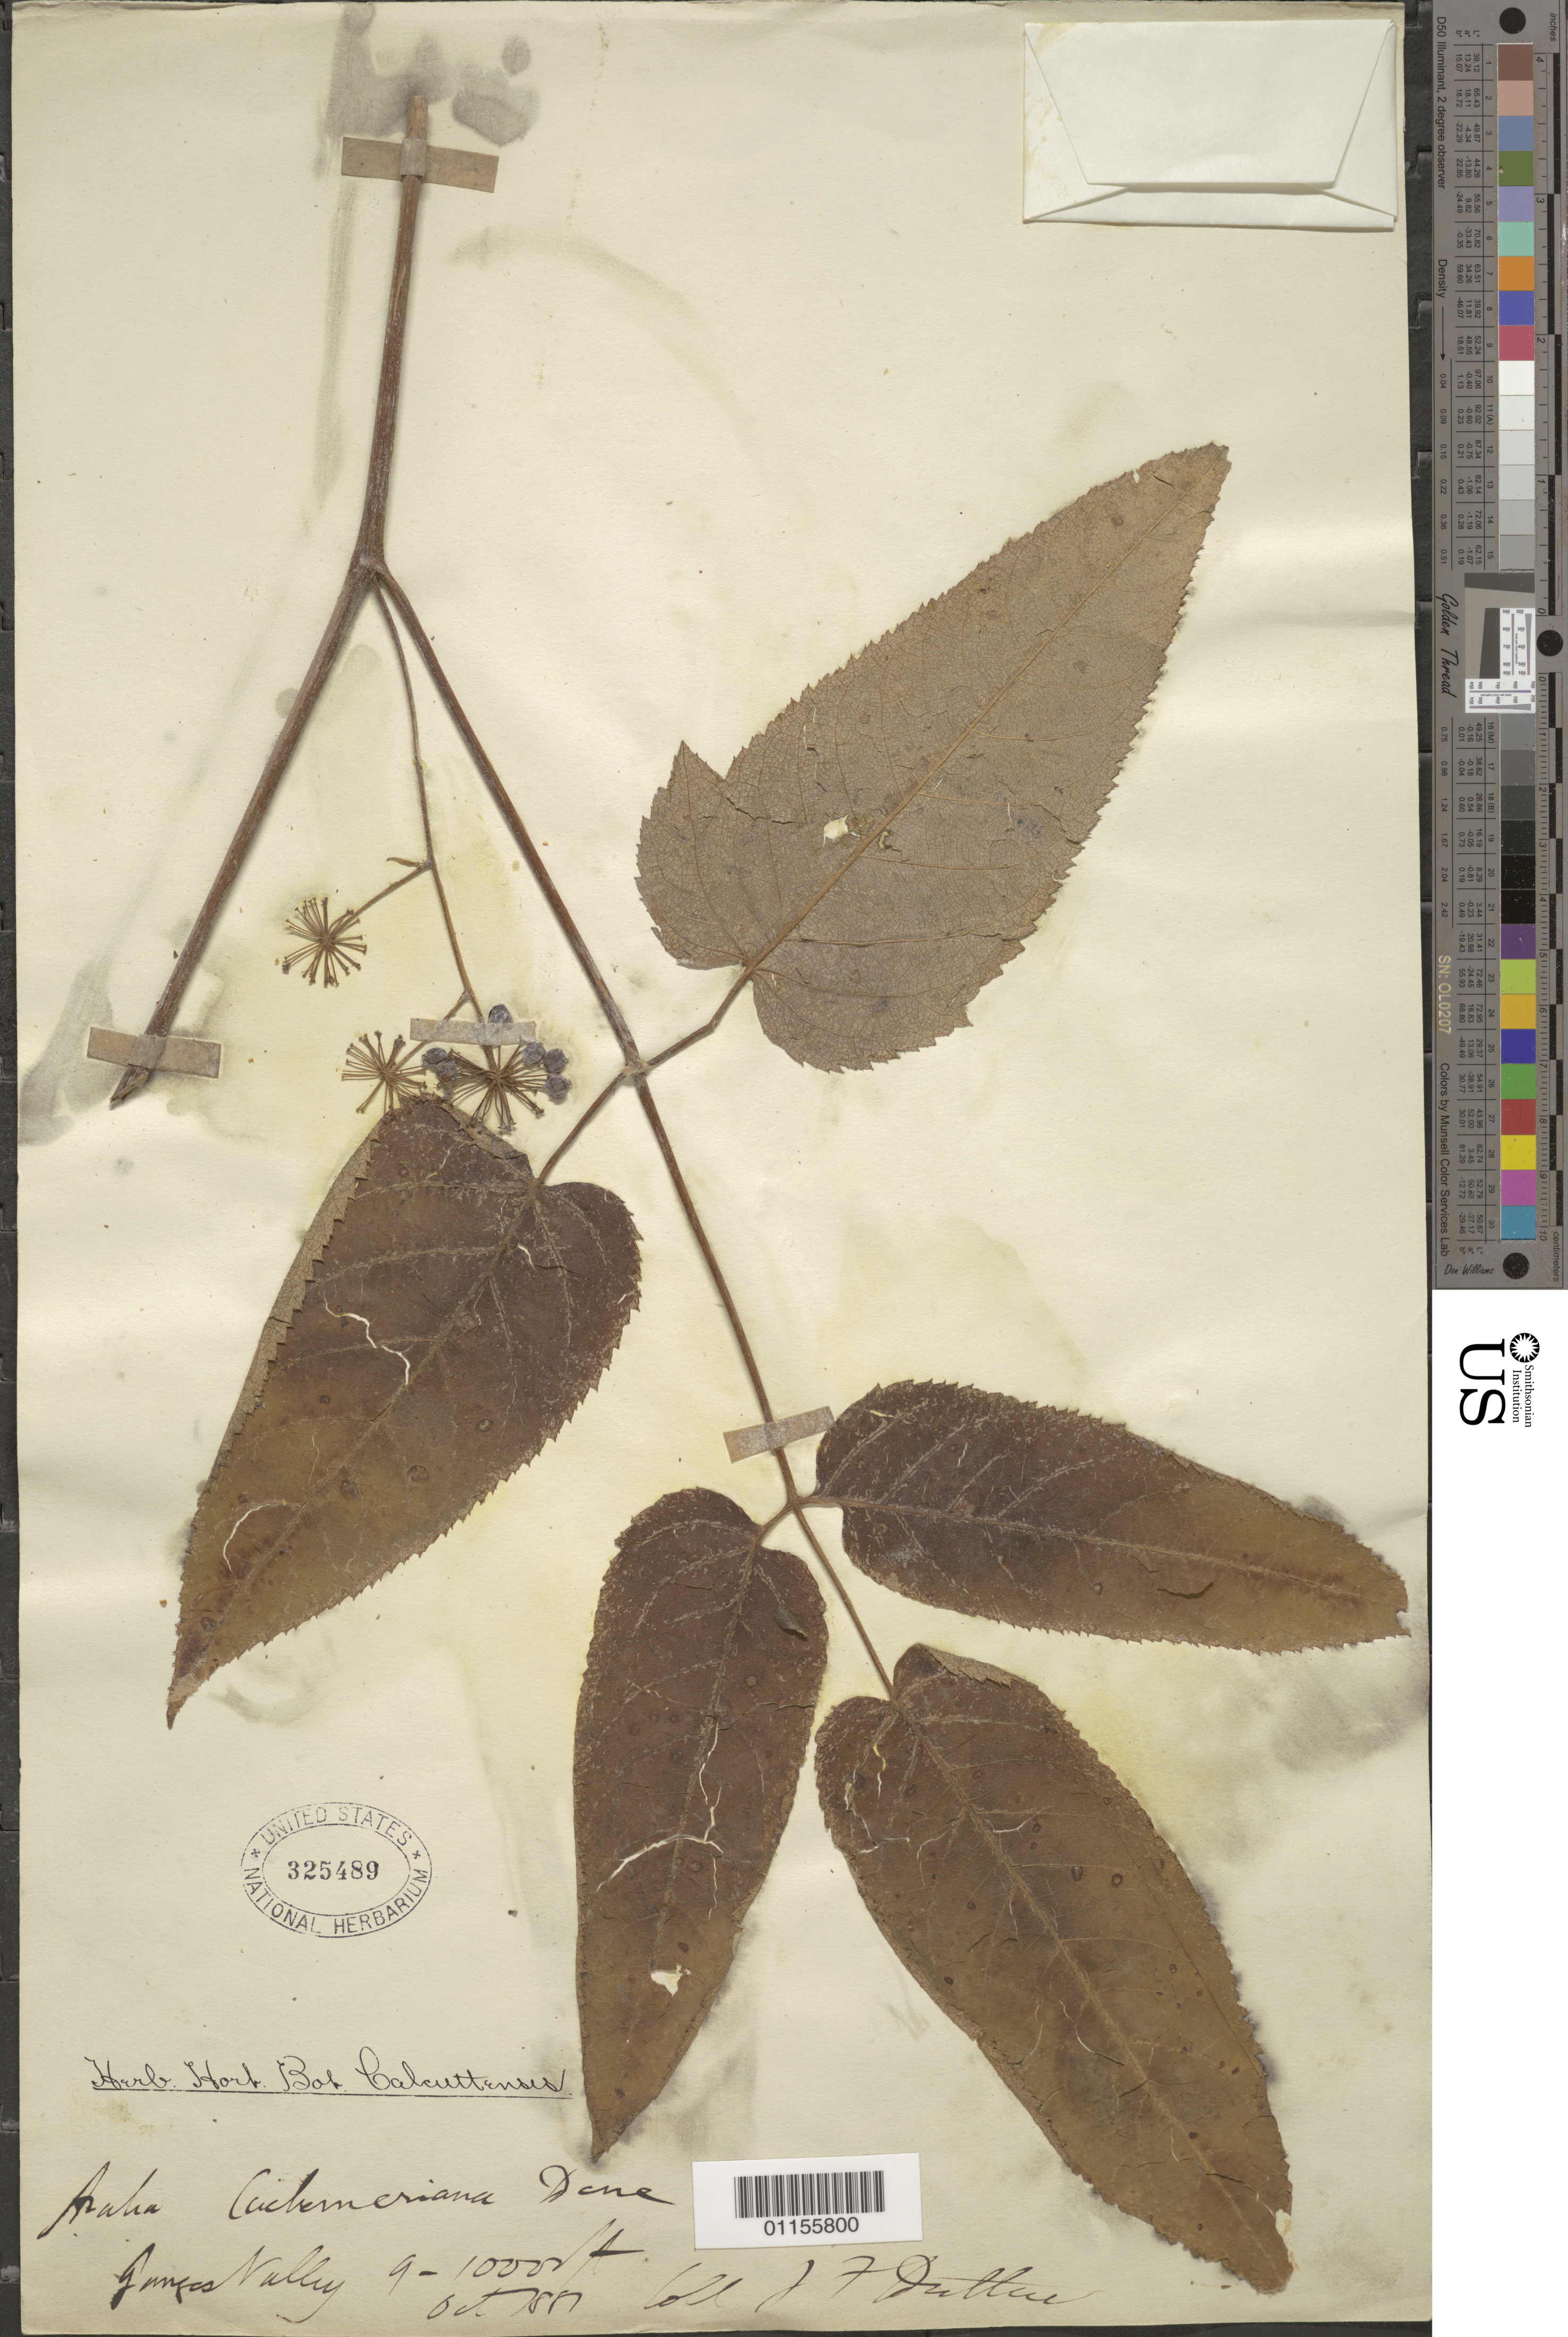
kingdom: Plantae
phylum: Tracheophyta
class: Magnoliopsida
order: Apiales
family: Araliaceae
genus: Aralia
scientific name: Aralia cachemirica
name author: Decne.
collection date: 1887-10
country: India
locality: Ganges Valley.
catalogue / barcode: US 325489